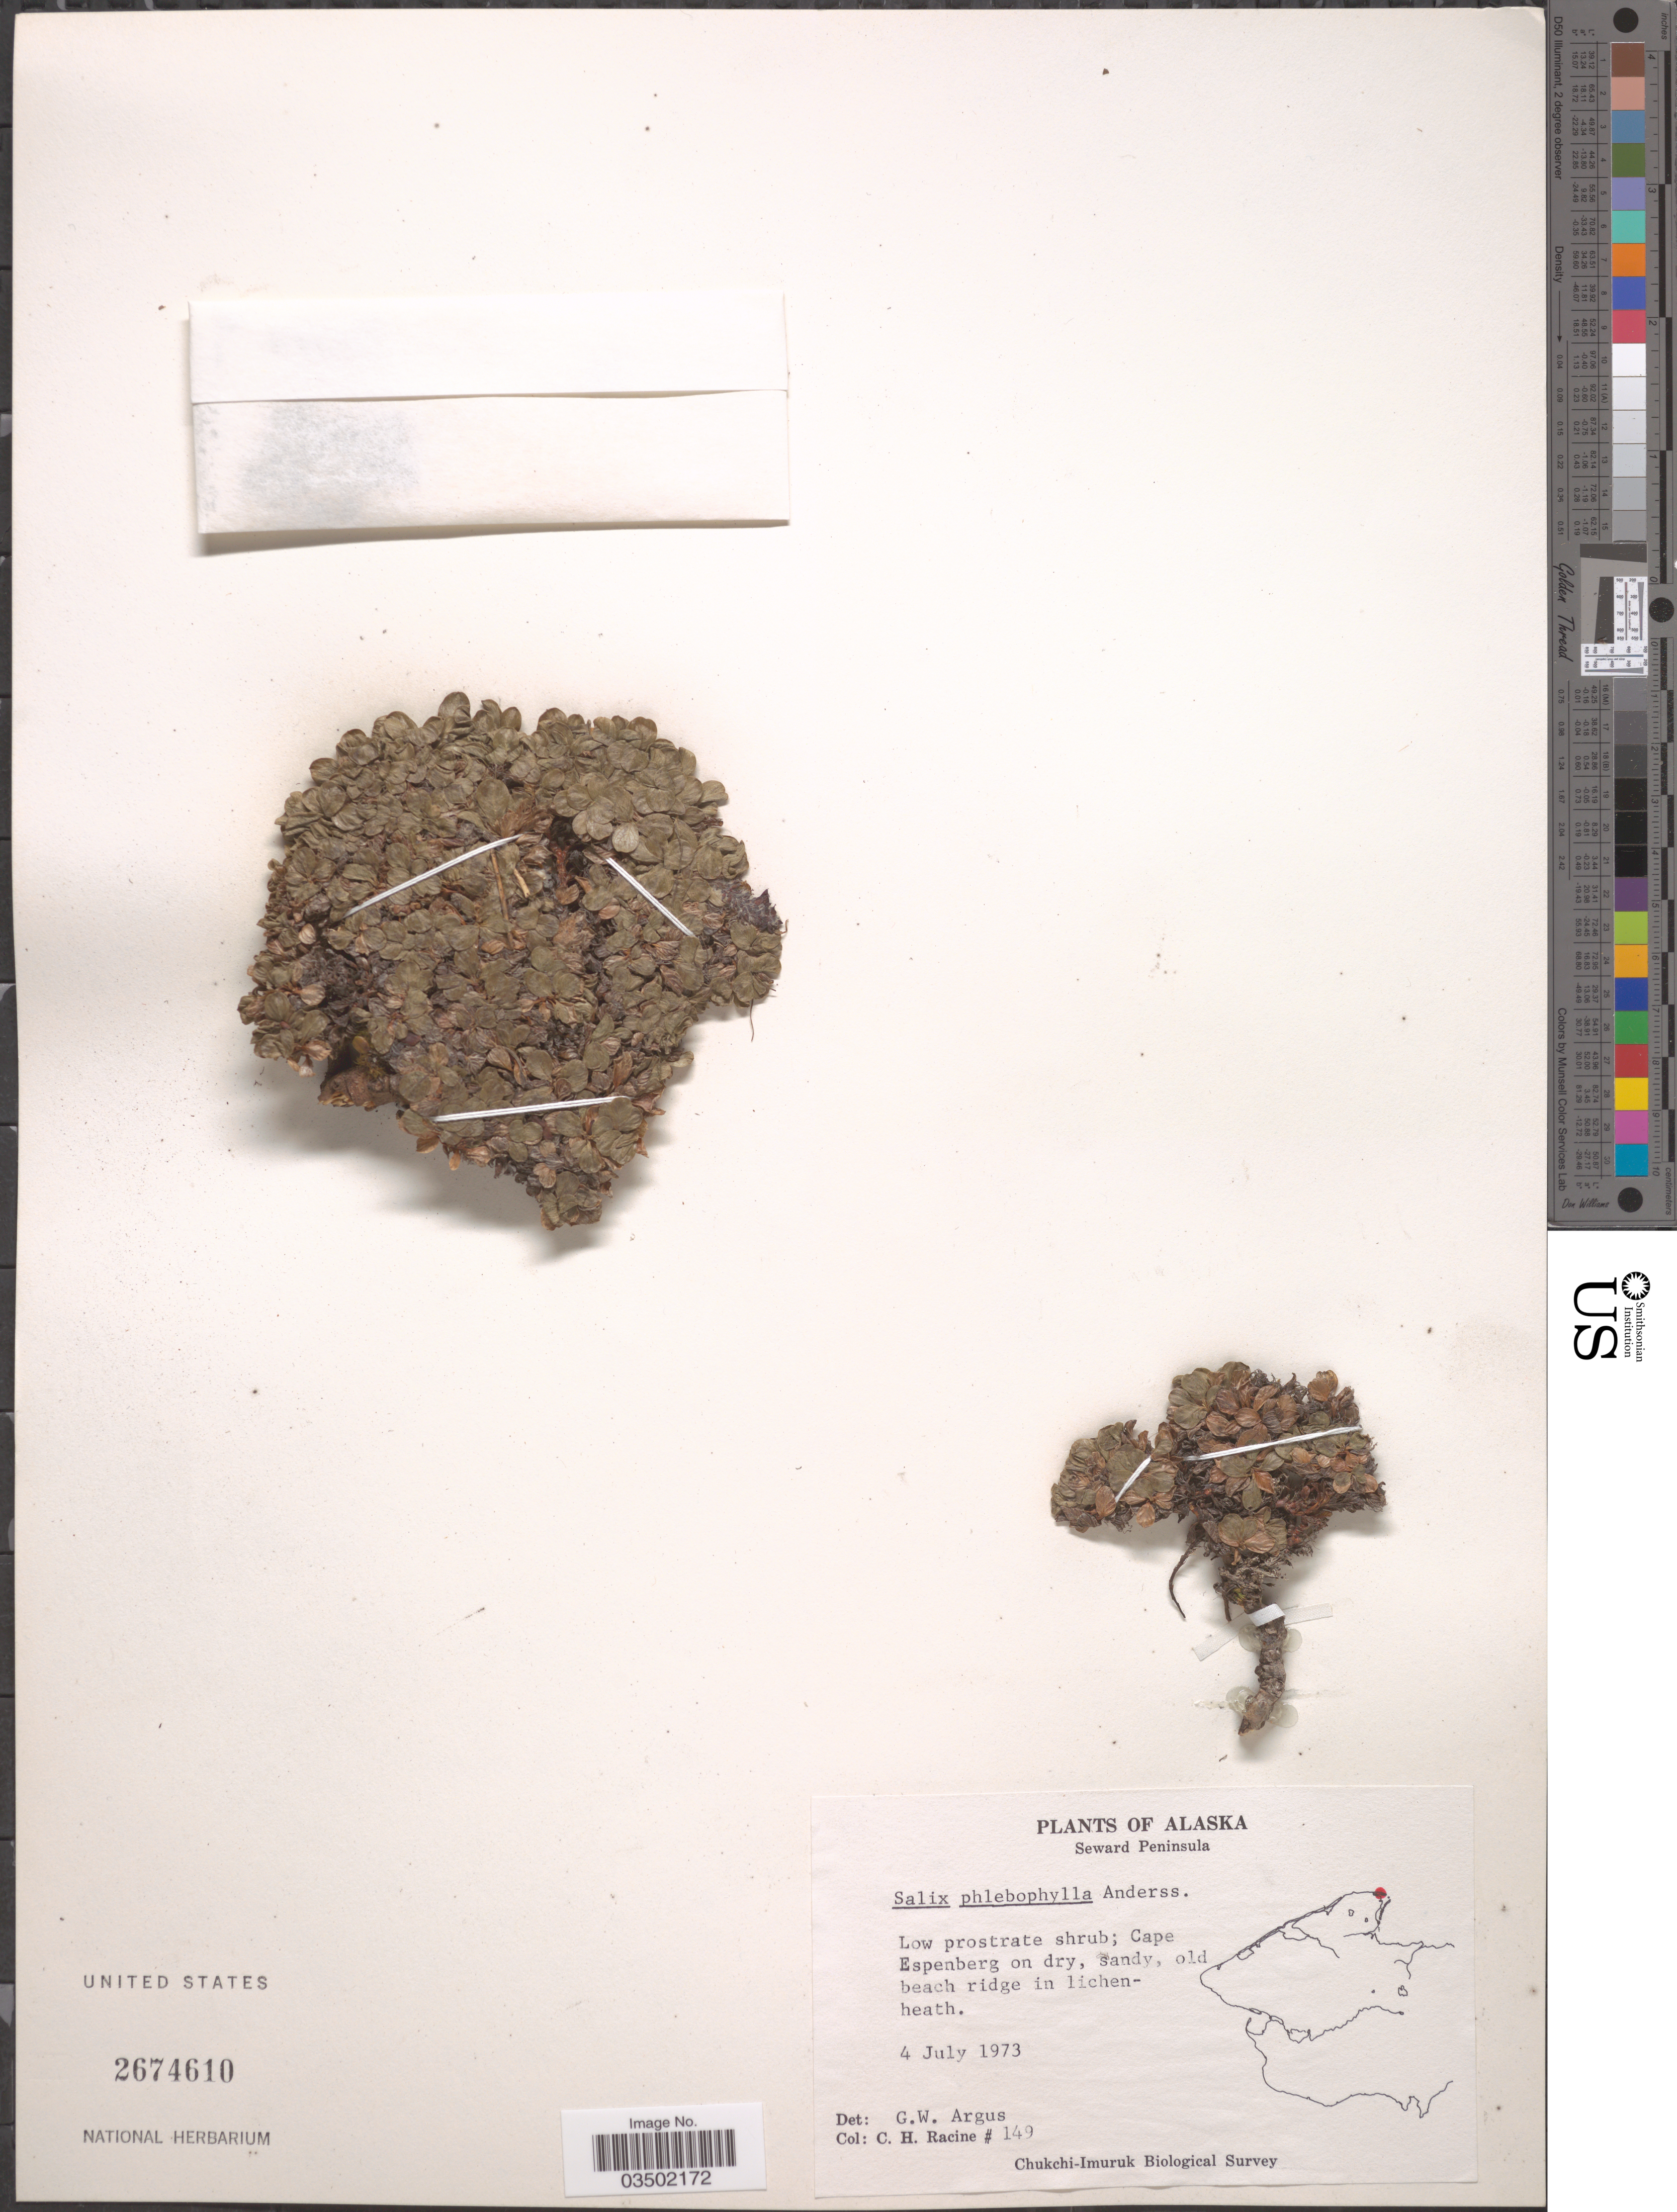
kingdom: Plantae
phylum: Tracheophyta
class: Magnoliopsida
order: Malpighiales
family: Salicaceae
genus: Salix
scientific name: Salix phlebophylla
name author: Andersson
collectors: C. Racine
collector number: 149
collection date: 1973-07-04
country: United States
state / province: Alaska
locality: Seward Peninsula. Cape Espenberg on dry, sandy, old beach ridge in lichenheath.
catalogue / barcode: US 2674610